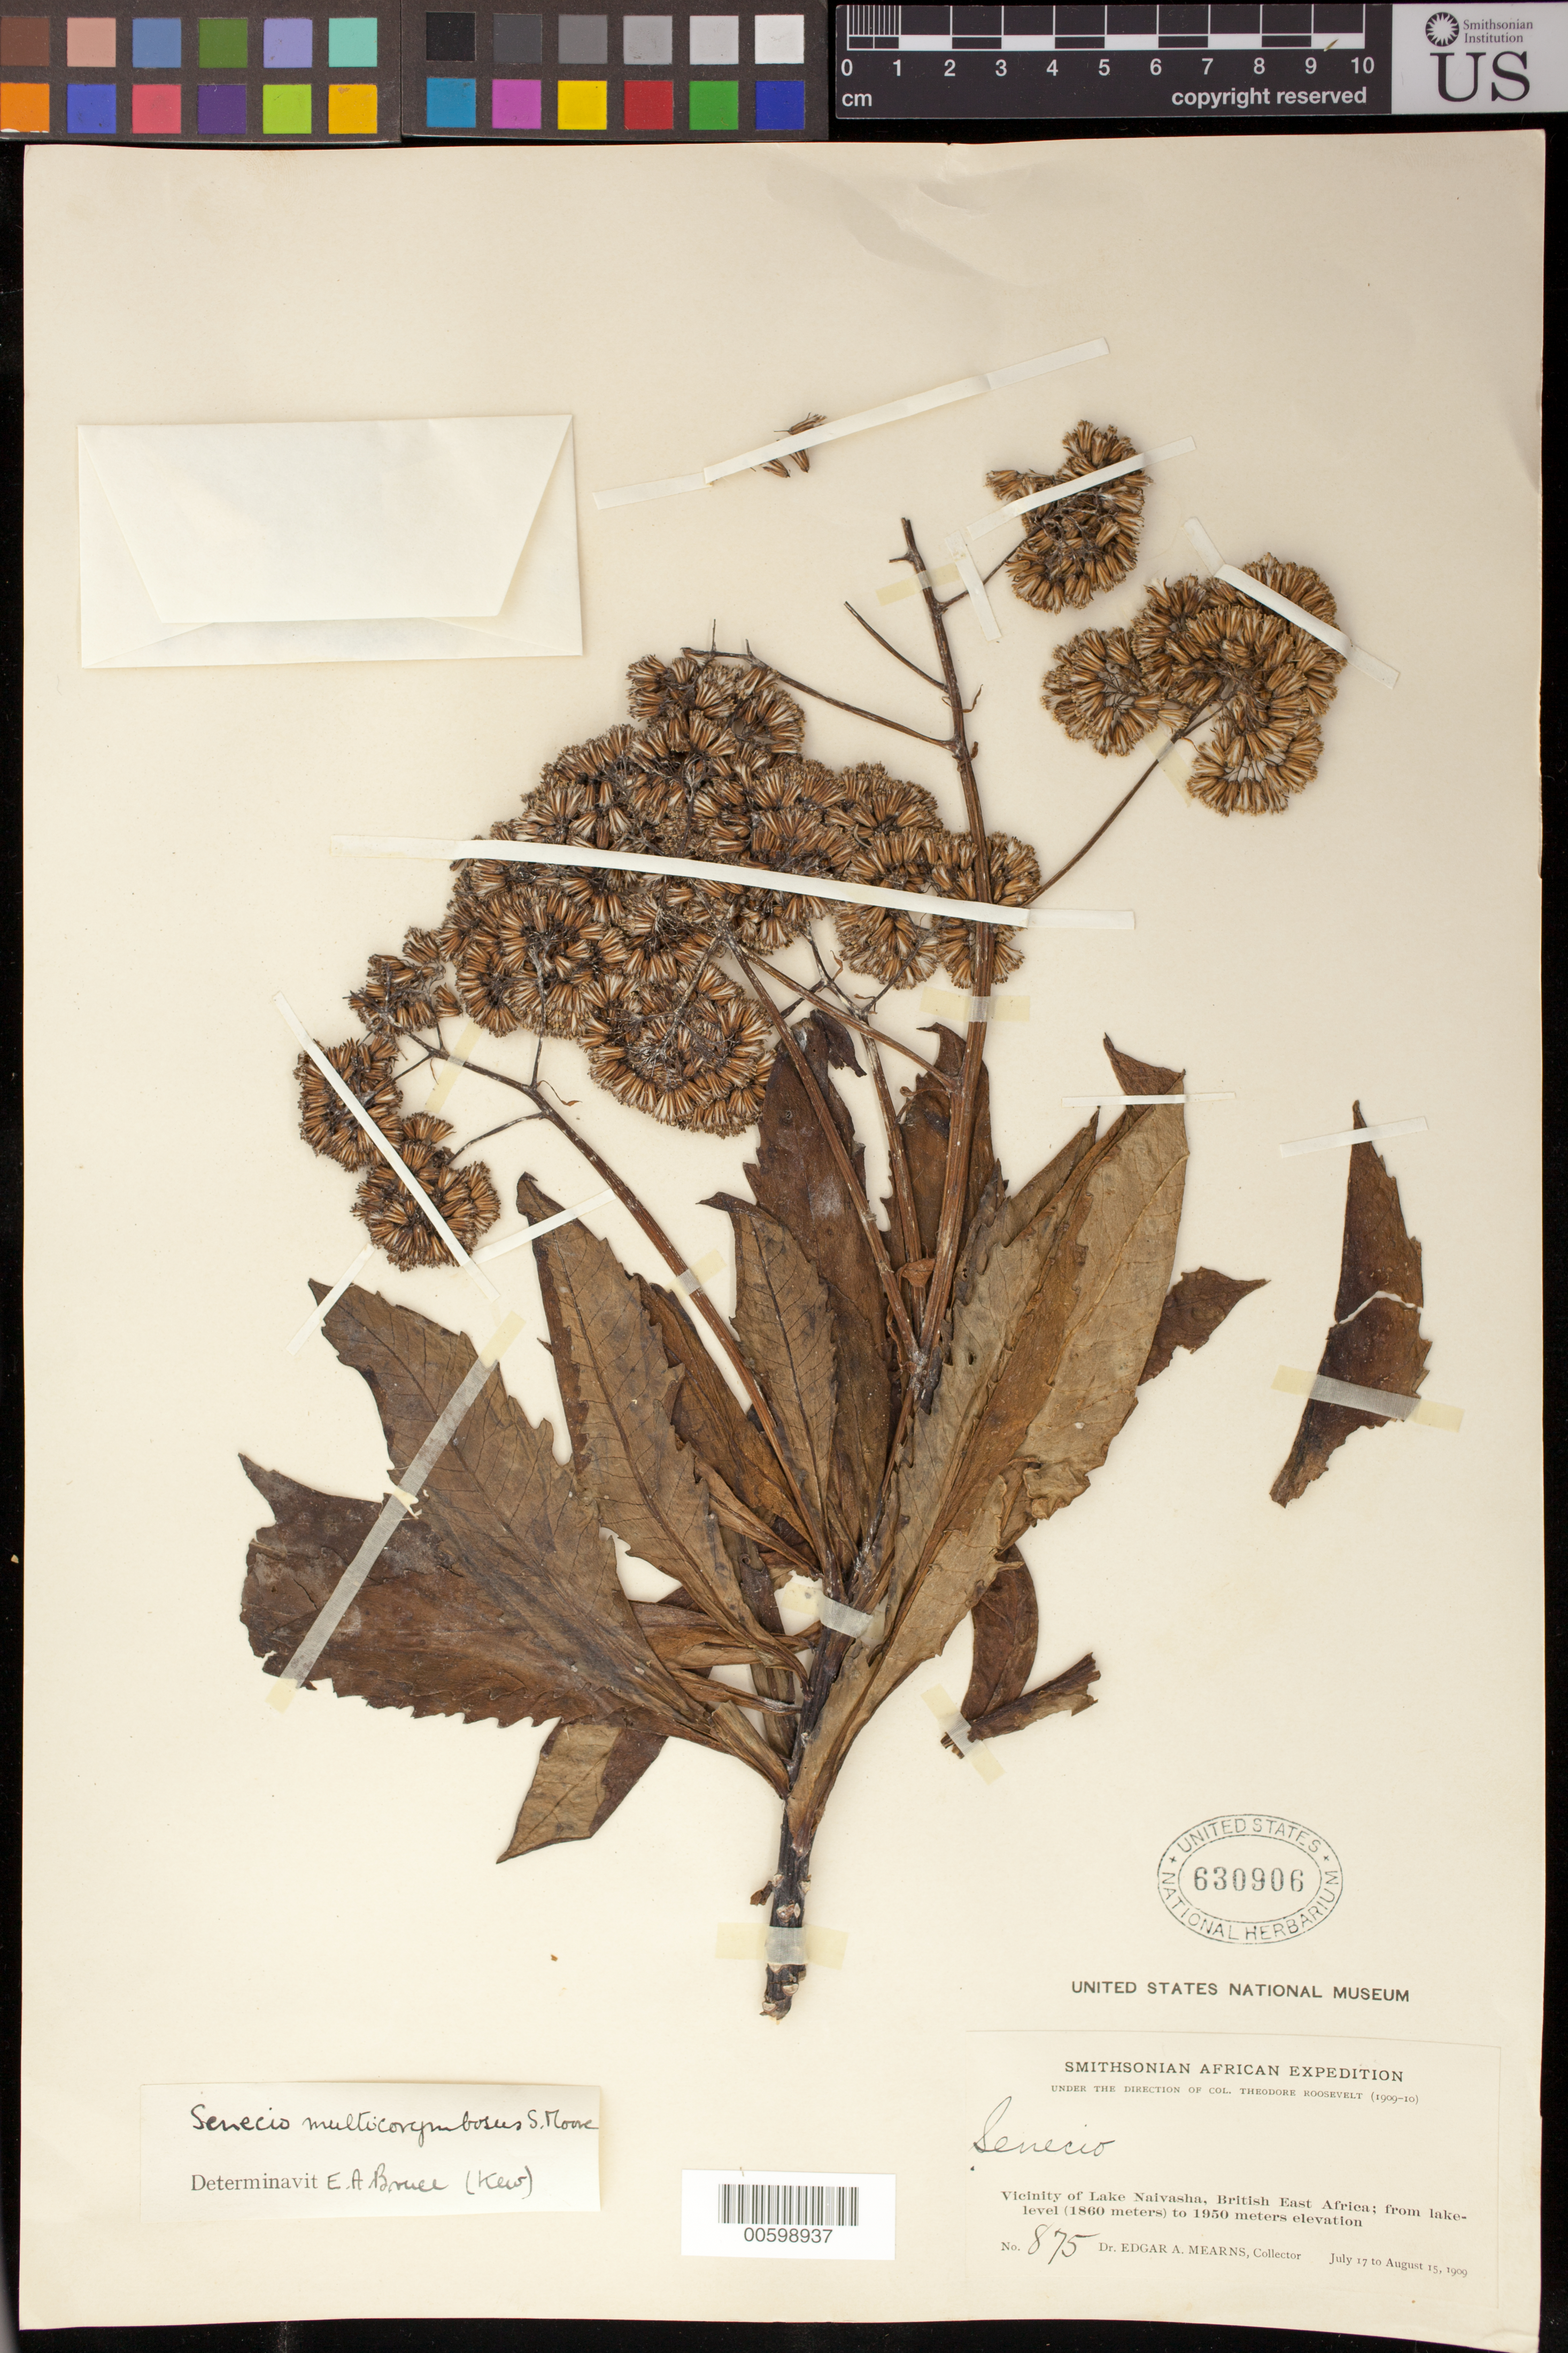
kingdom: Plantae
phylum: Tracheophyta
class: Magnoliopsida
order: Asterales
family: Asteraceae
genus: Senecio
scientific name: Senecio multicorymbosus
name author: S. Moore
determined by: Bruce, E. A., (K), Royal Botanic Garden (Kew)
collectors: E. A. Mearns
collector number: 875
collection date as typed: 17 Jul 1909 to 15 Aug 1909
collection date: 1909-07-17/1909-08-15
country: Kenya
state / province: Nakuru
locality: Vicinity of Lake Naivasha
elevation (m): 1860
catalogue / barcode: US 630906